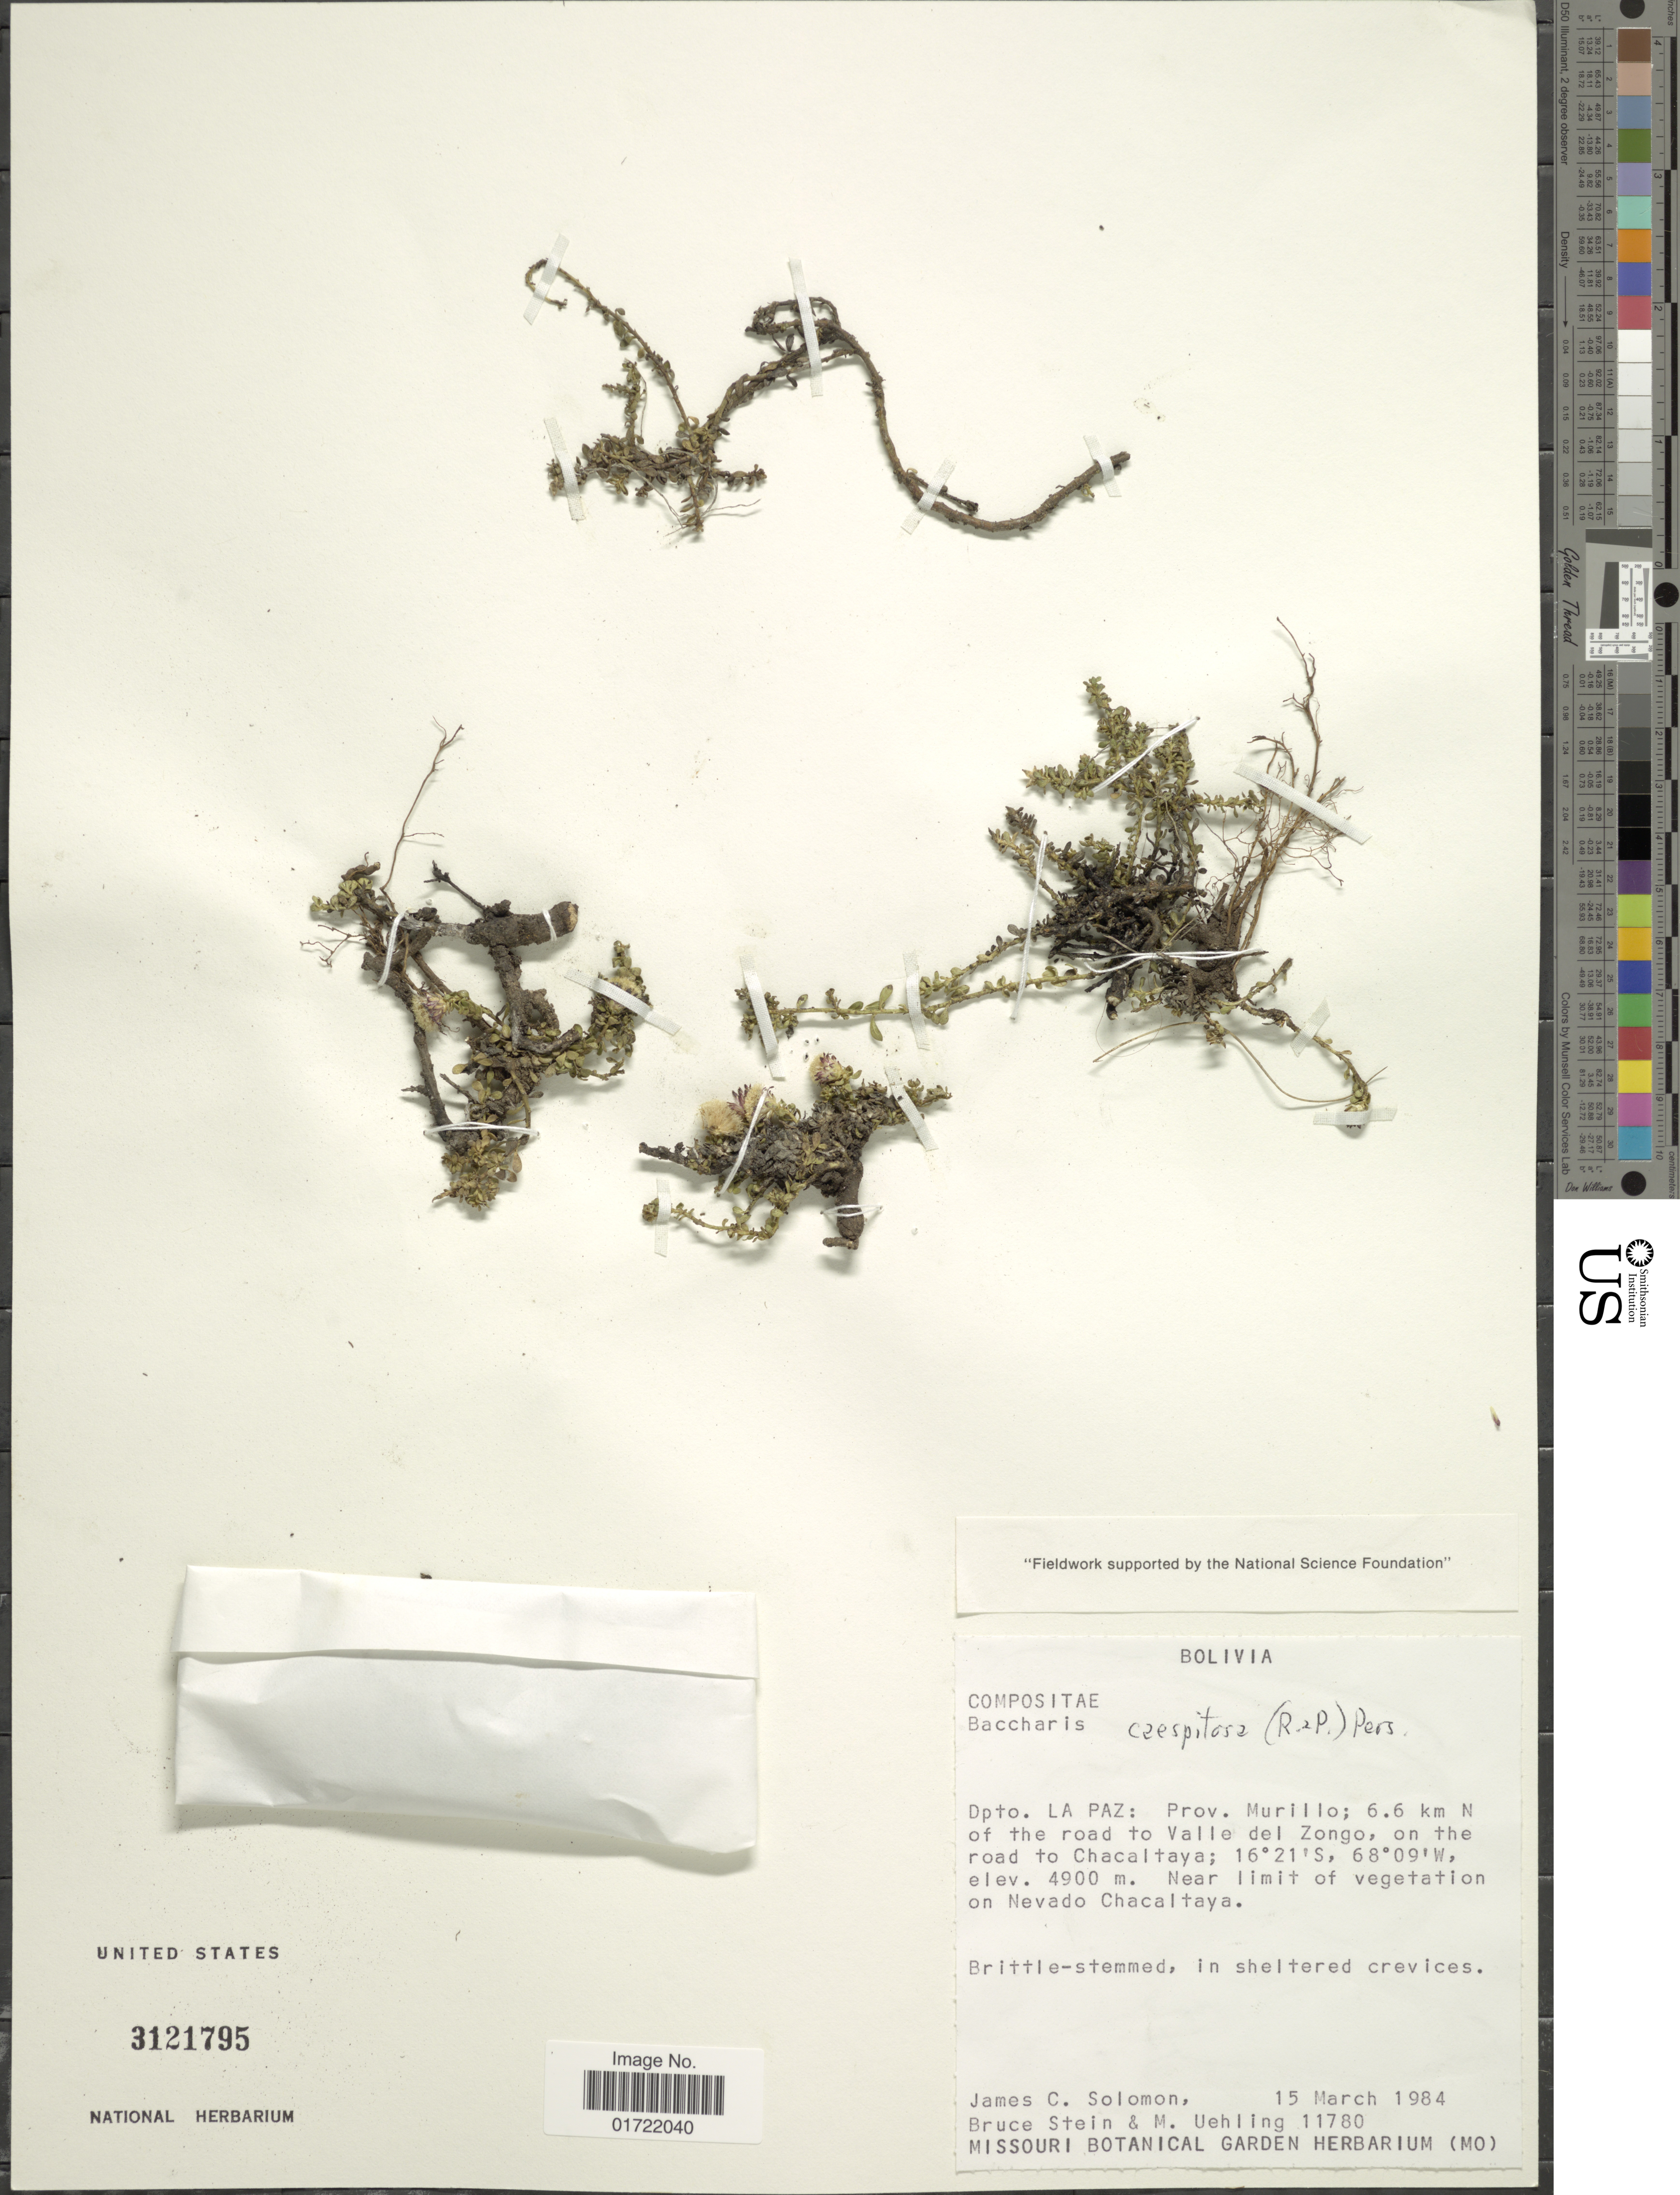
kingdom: Plantae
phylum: Tracheophyta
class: Magnoliopsida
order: Asterales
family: Asteraceae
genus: Baccharis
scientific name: Baccharis caespitosa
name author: (Ruiz & Pav.) Pers.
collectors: J. C. Solomon, B. A. Stein & M. Uehling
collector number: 11780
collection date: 1984-03-15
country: Bolivia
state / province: La Paz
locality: Prov. Murillo; 6.6. km N of the road to Valle del Zongo, on the road to Chacaltaya, near limit of vegetation on Nevada Chacaltaya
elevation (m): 4900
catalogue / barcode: US 3121795